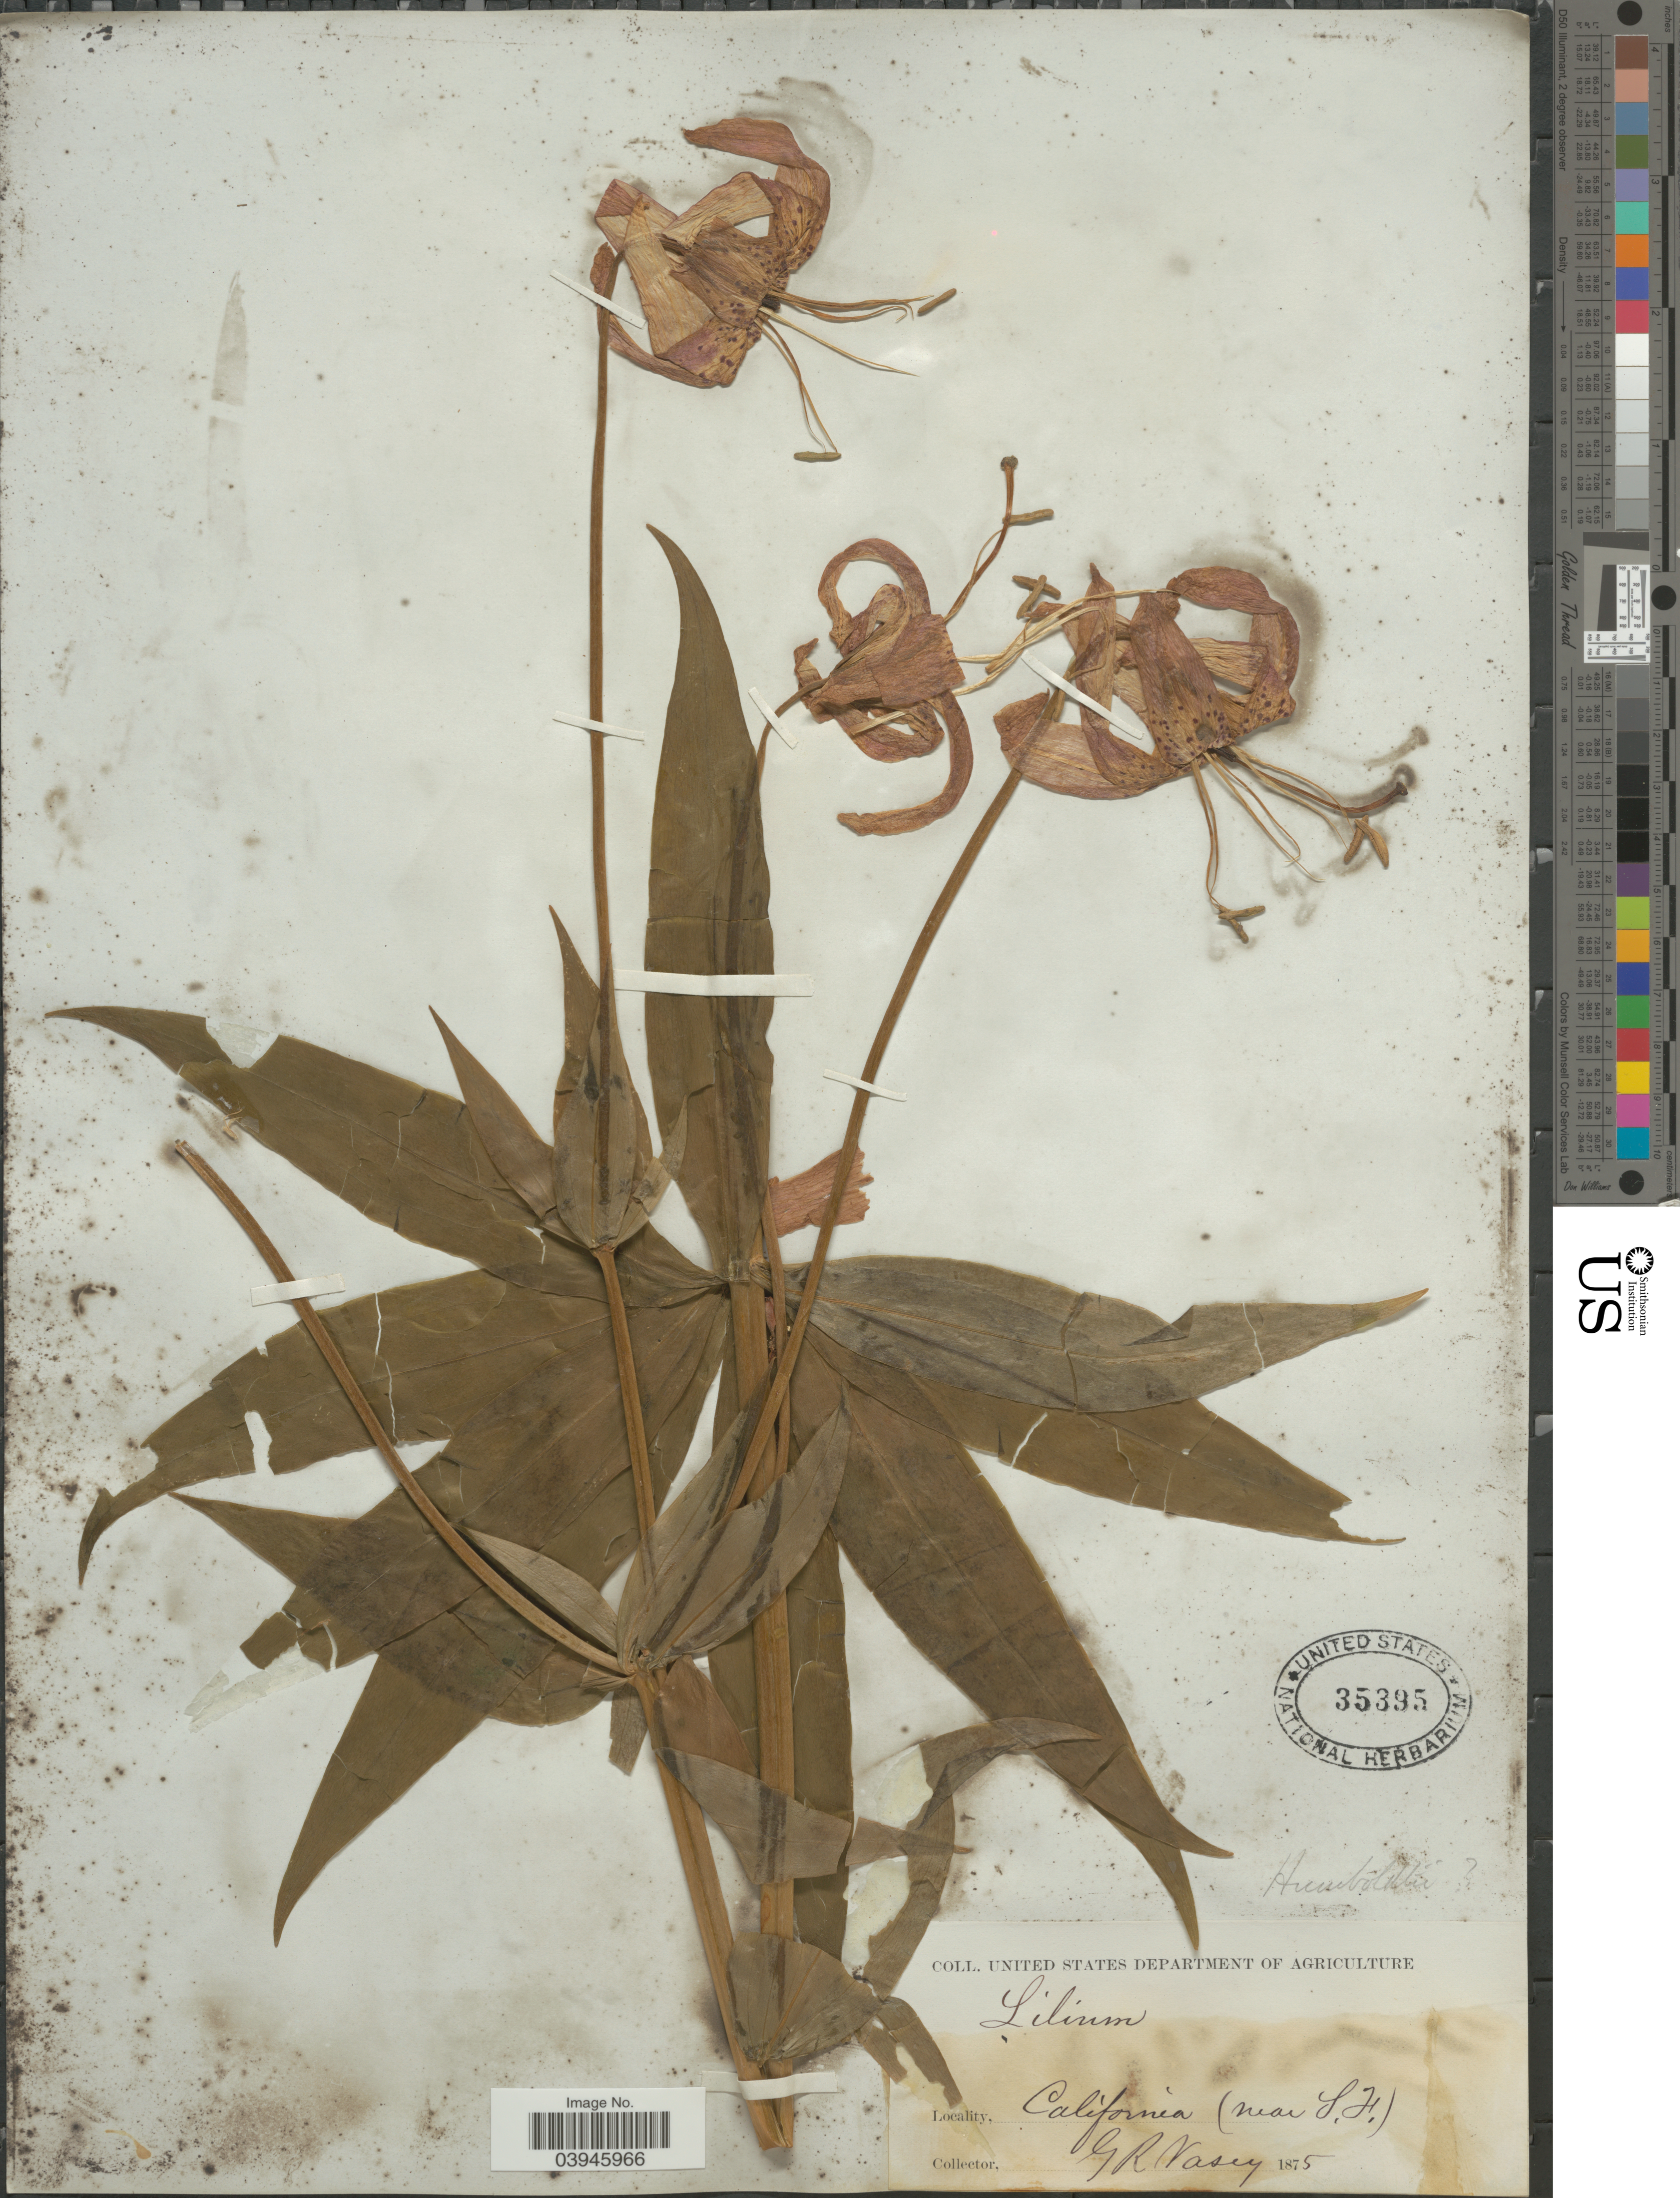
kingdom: Plantae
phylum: Tracheophyta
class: Liliopsida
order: Liliales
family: Liliaceae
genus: Lilium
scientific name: Lilium pardalinum subsp. pardalinum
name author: Kellogg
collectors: G. R. Vasey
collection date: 1875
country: United States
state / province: California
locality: (near S. H.).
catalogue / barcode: US 35395